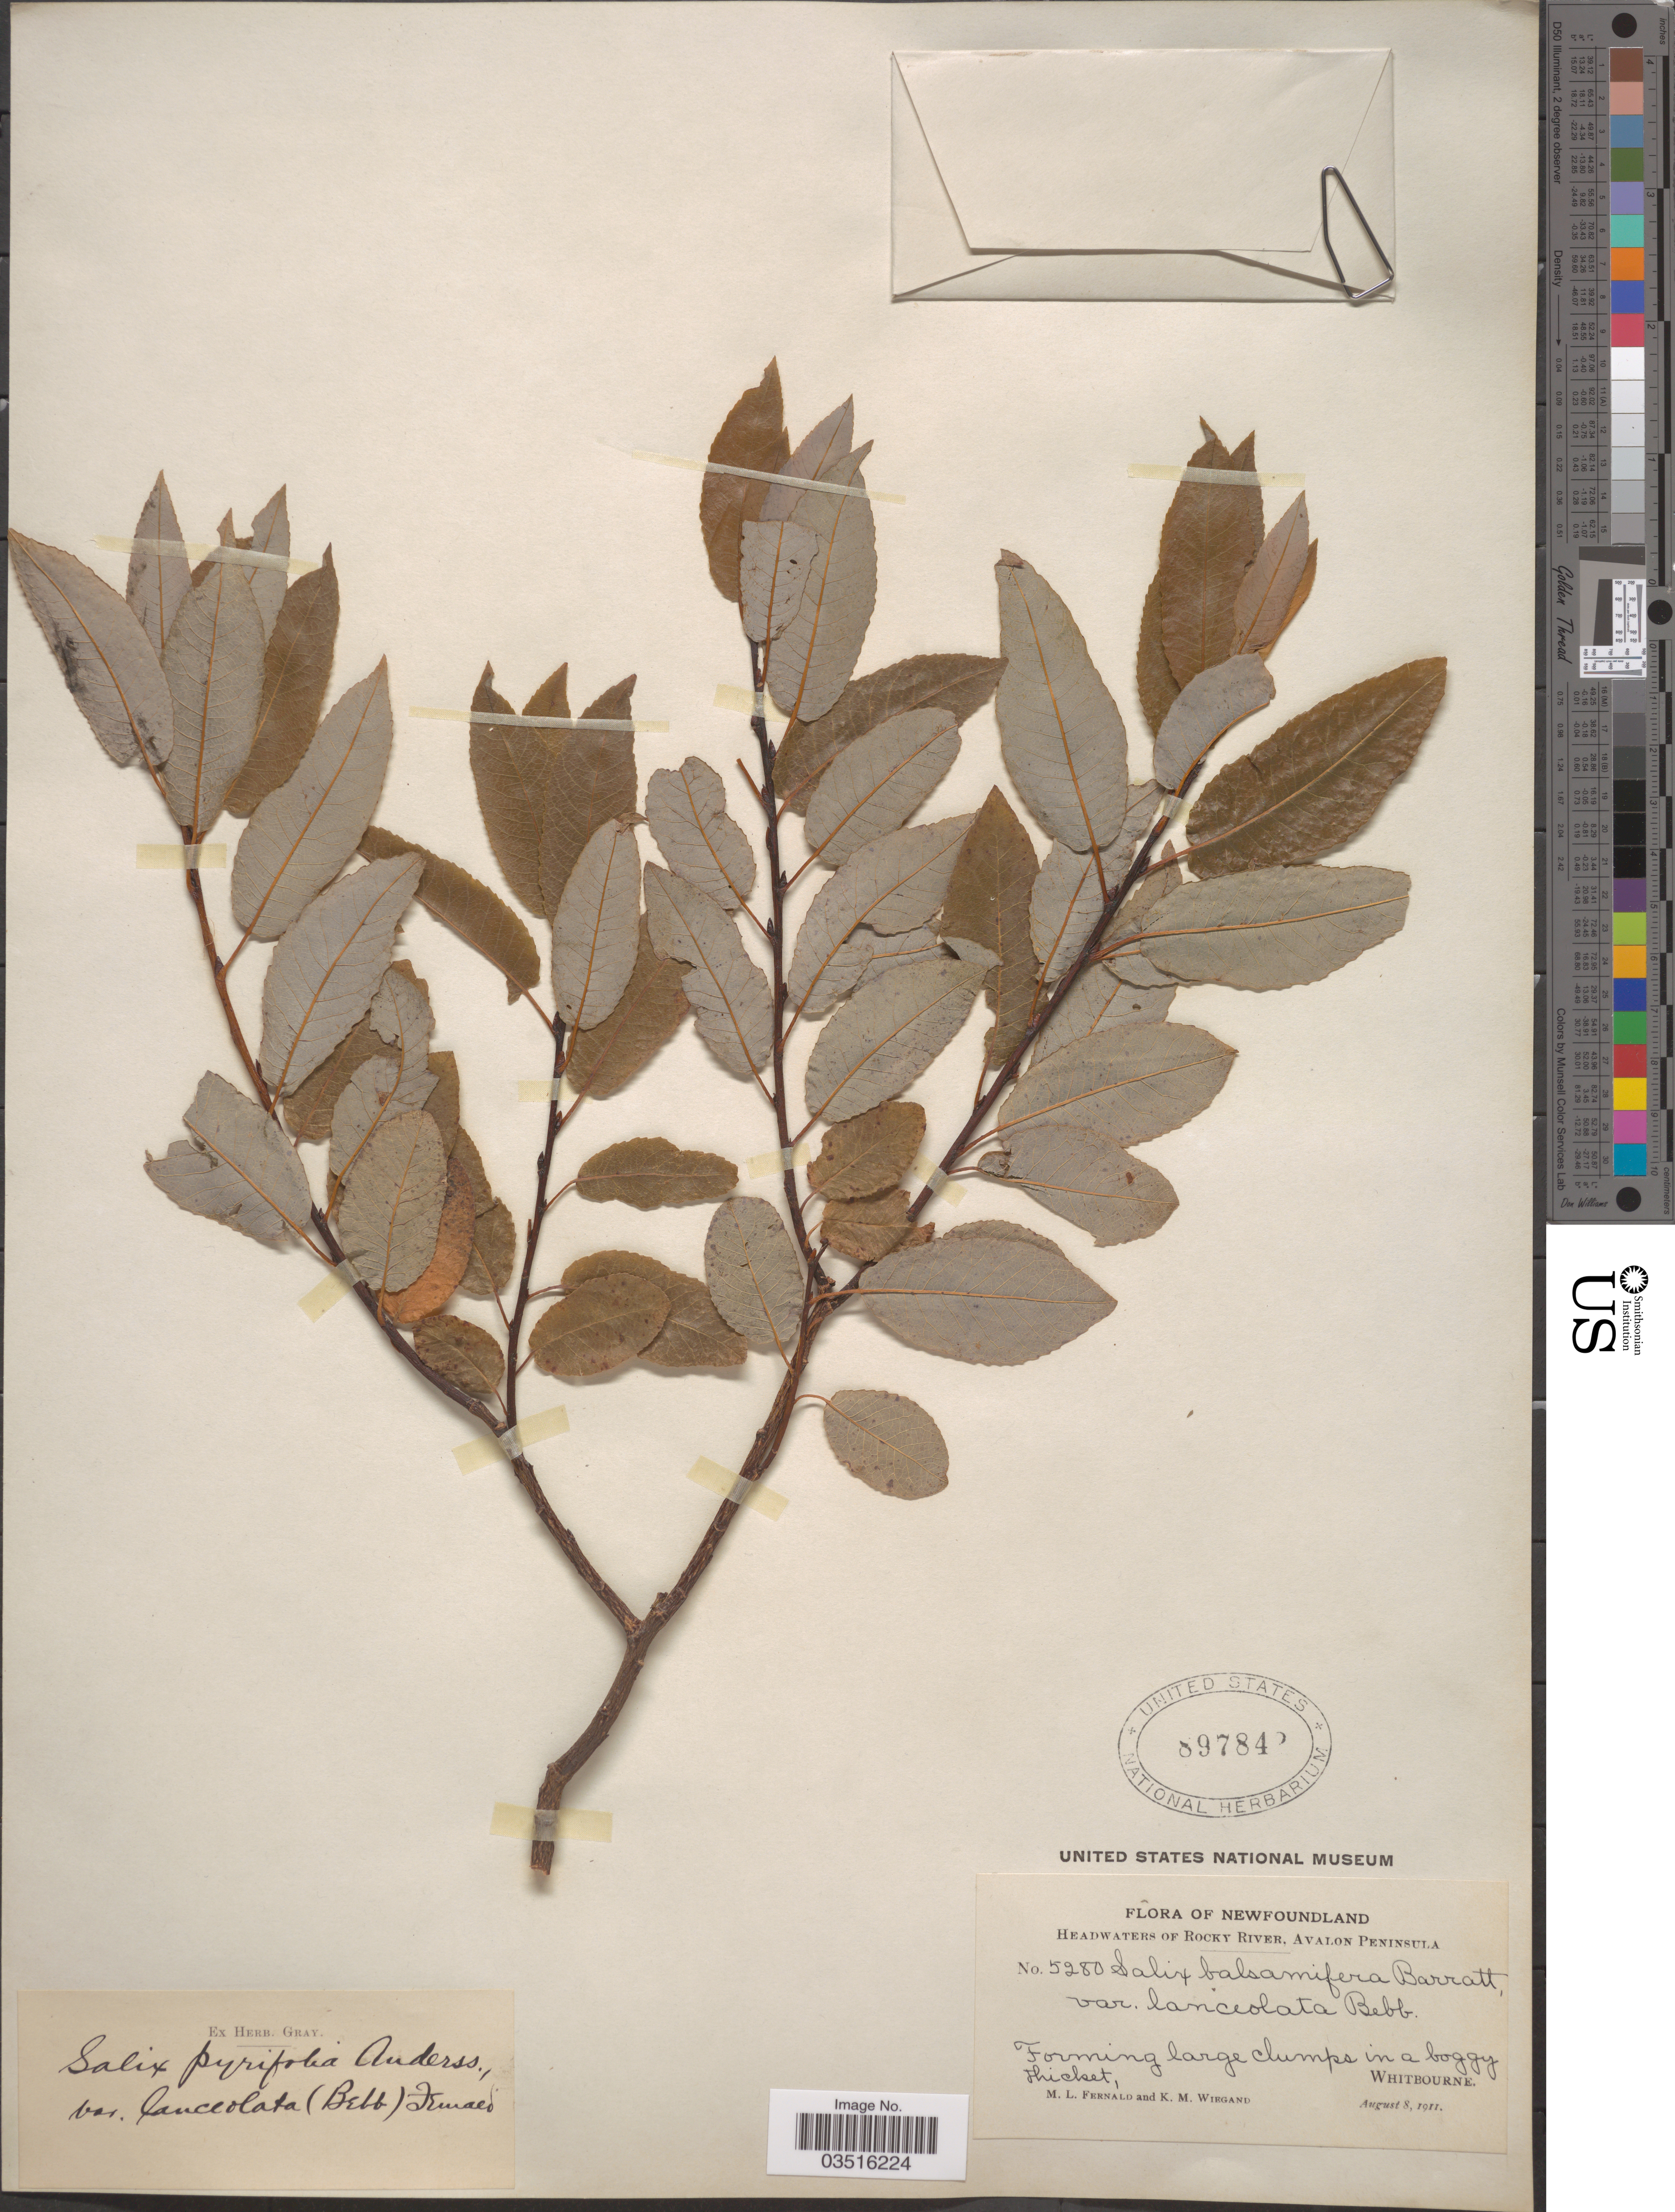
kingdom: Plantae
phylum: Tracheophyta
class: Magnoliopsida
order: Malpighiales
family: Salicaceae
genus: Salix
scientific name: Salix pyrifolia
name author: Ledeb.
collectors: M. L. Fernald & K. M. Wiegand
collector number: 5280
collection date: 1911-08-08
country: Canada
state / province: Newfoundland and Labrador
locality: Headwaters of Rocky River, Avalon Peninsula. Whitbourne.